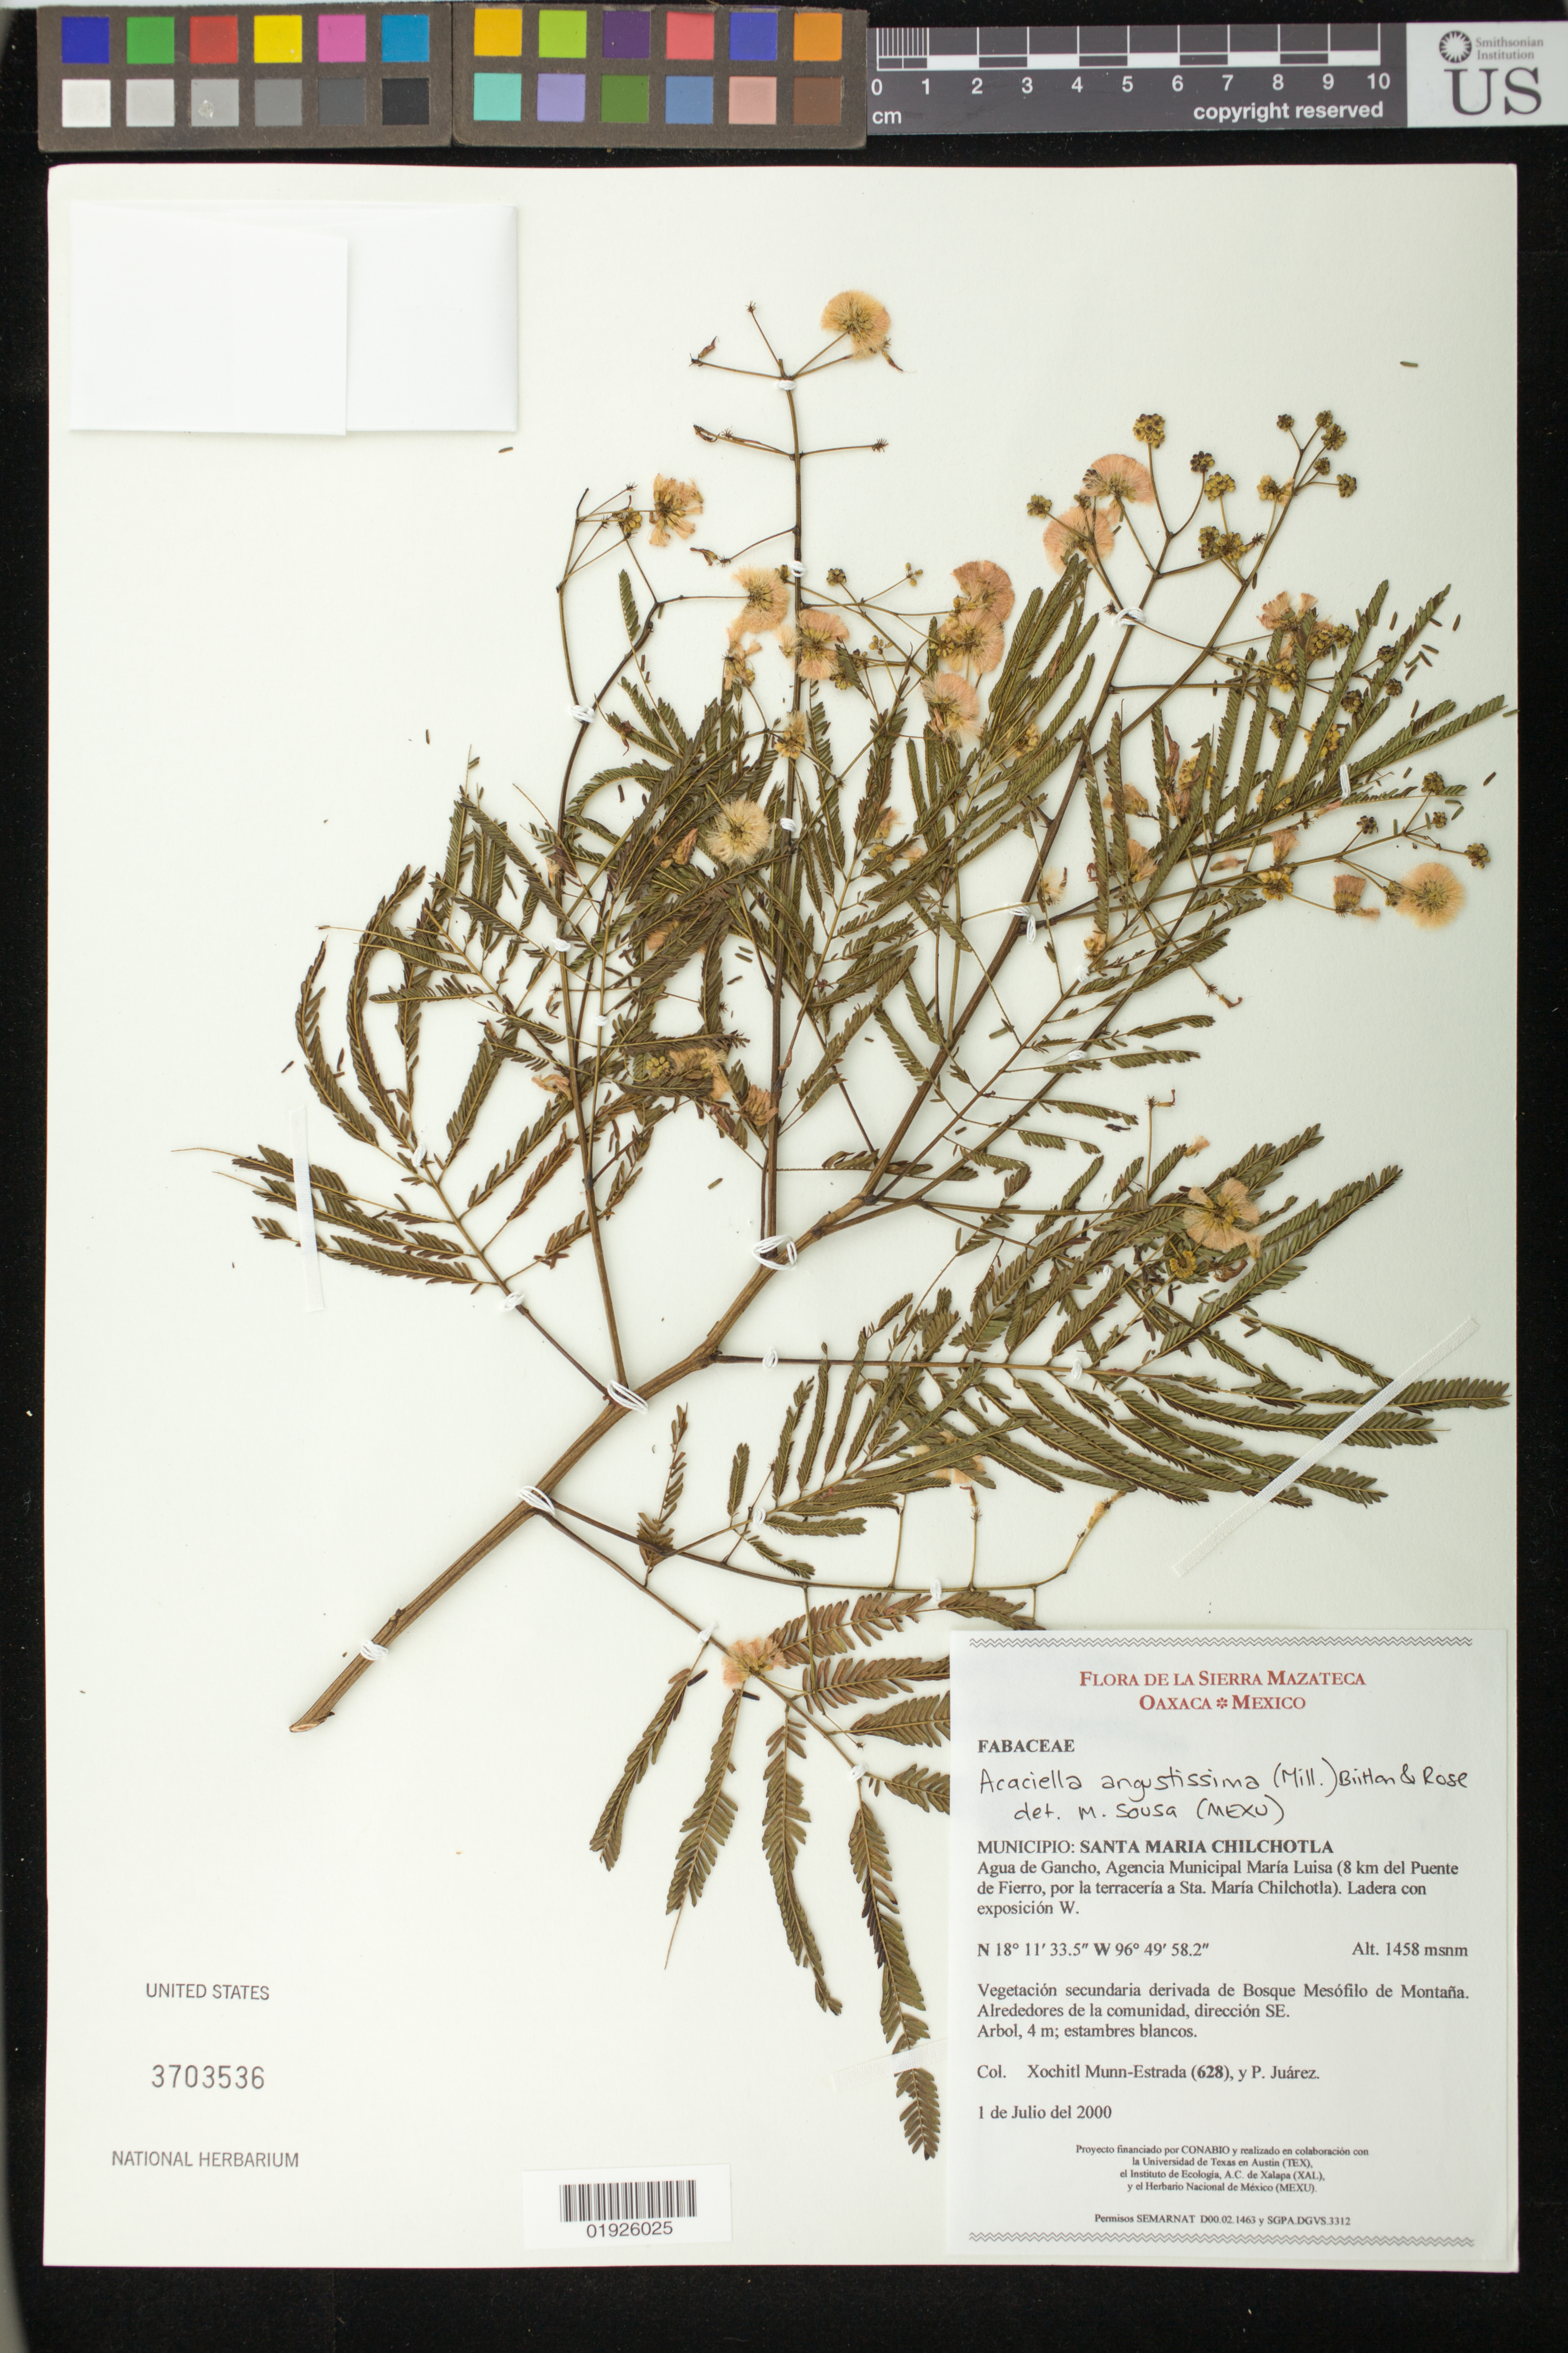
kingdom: Plantae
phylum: Tracheophyta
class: Magnoliopsida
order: Fabales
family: Fabaceae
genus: Acaciella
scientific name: Acaciella angustissima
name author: (Mill.) Britton & Rose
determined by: Sousa, M.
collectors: X. Munn-Estrada & P. Juarez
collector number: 628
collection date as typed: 1 de Julio del 2000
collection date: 2000-07-01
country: Mexico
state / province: Oaxaca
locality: Santa Maria Chilchotla, Agua de Gancho, Agencia Municipal Maria Luisa (8 km del Puente de Fierro, por la terraceria a Sta. Maria Chilchotla. Ladera con exposicion W.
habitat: Vegetacion secundaria derivada de Bosque Mesofilo de Montana.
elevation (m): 1458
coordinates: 18 11 33.5 N, 96 49 58.2 W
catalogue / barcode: US 3703536